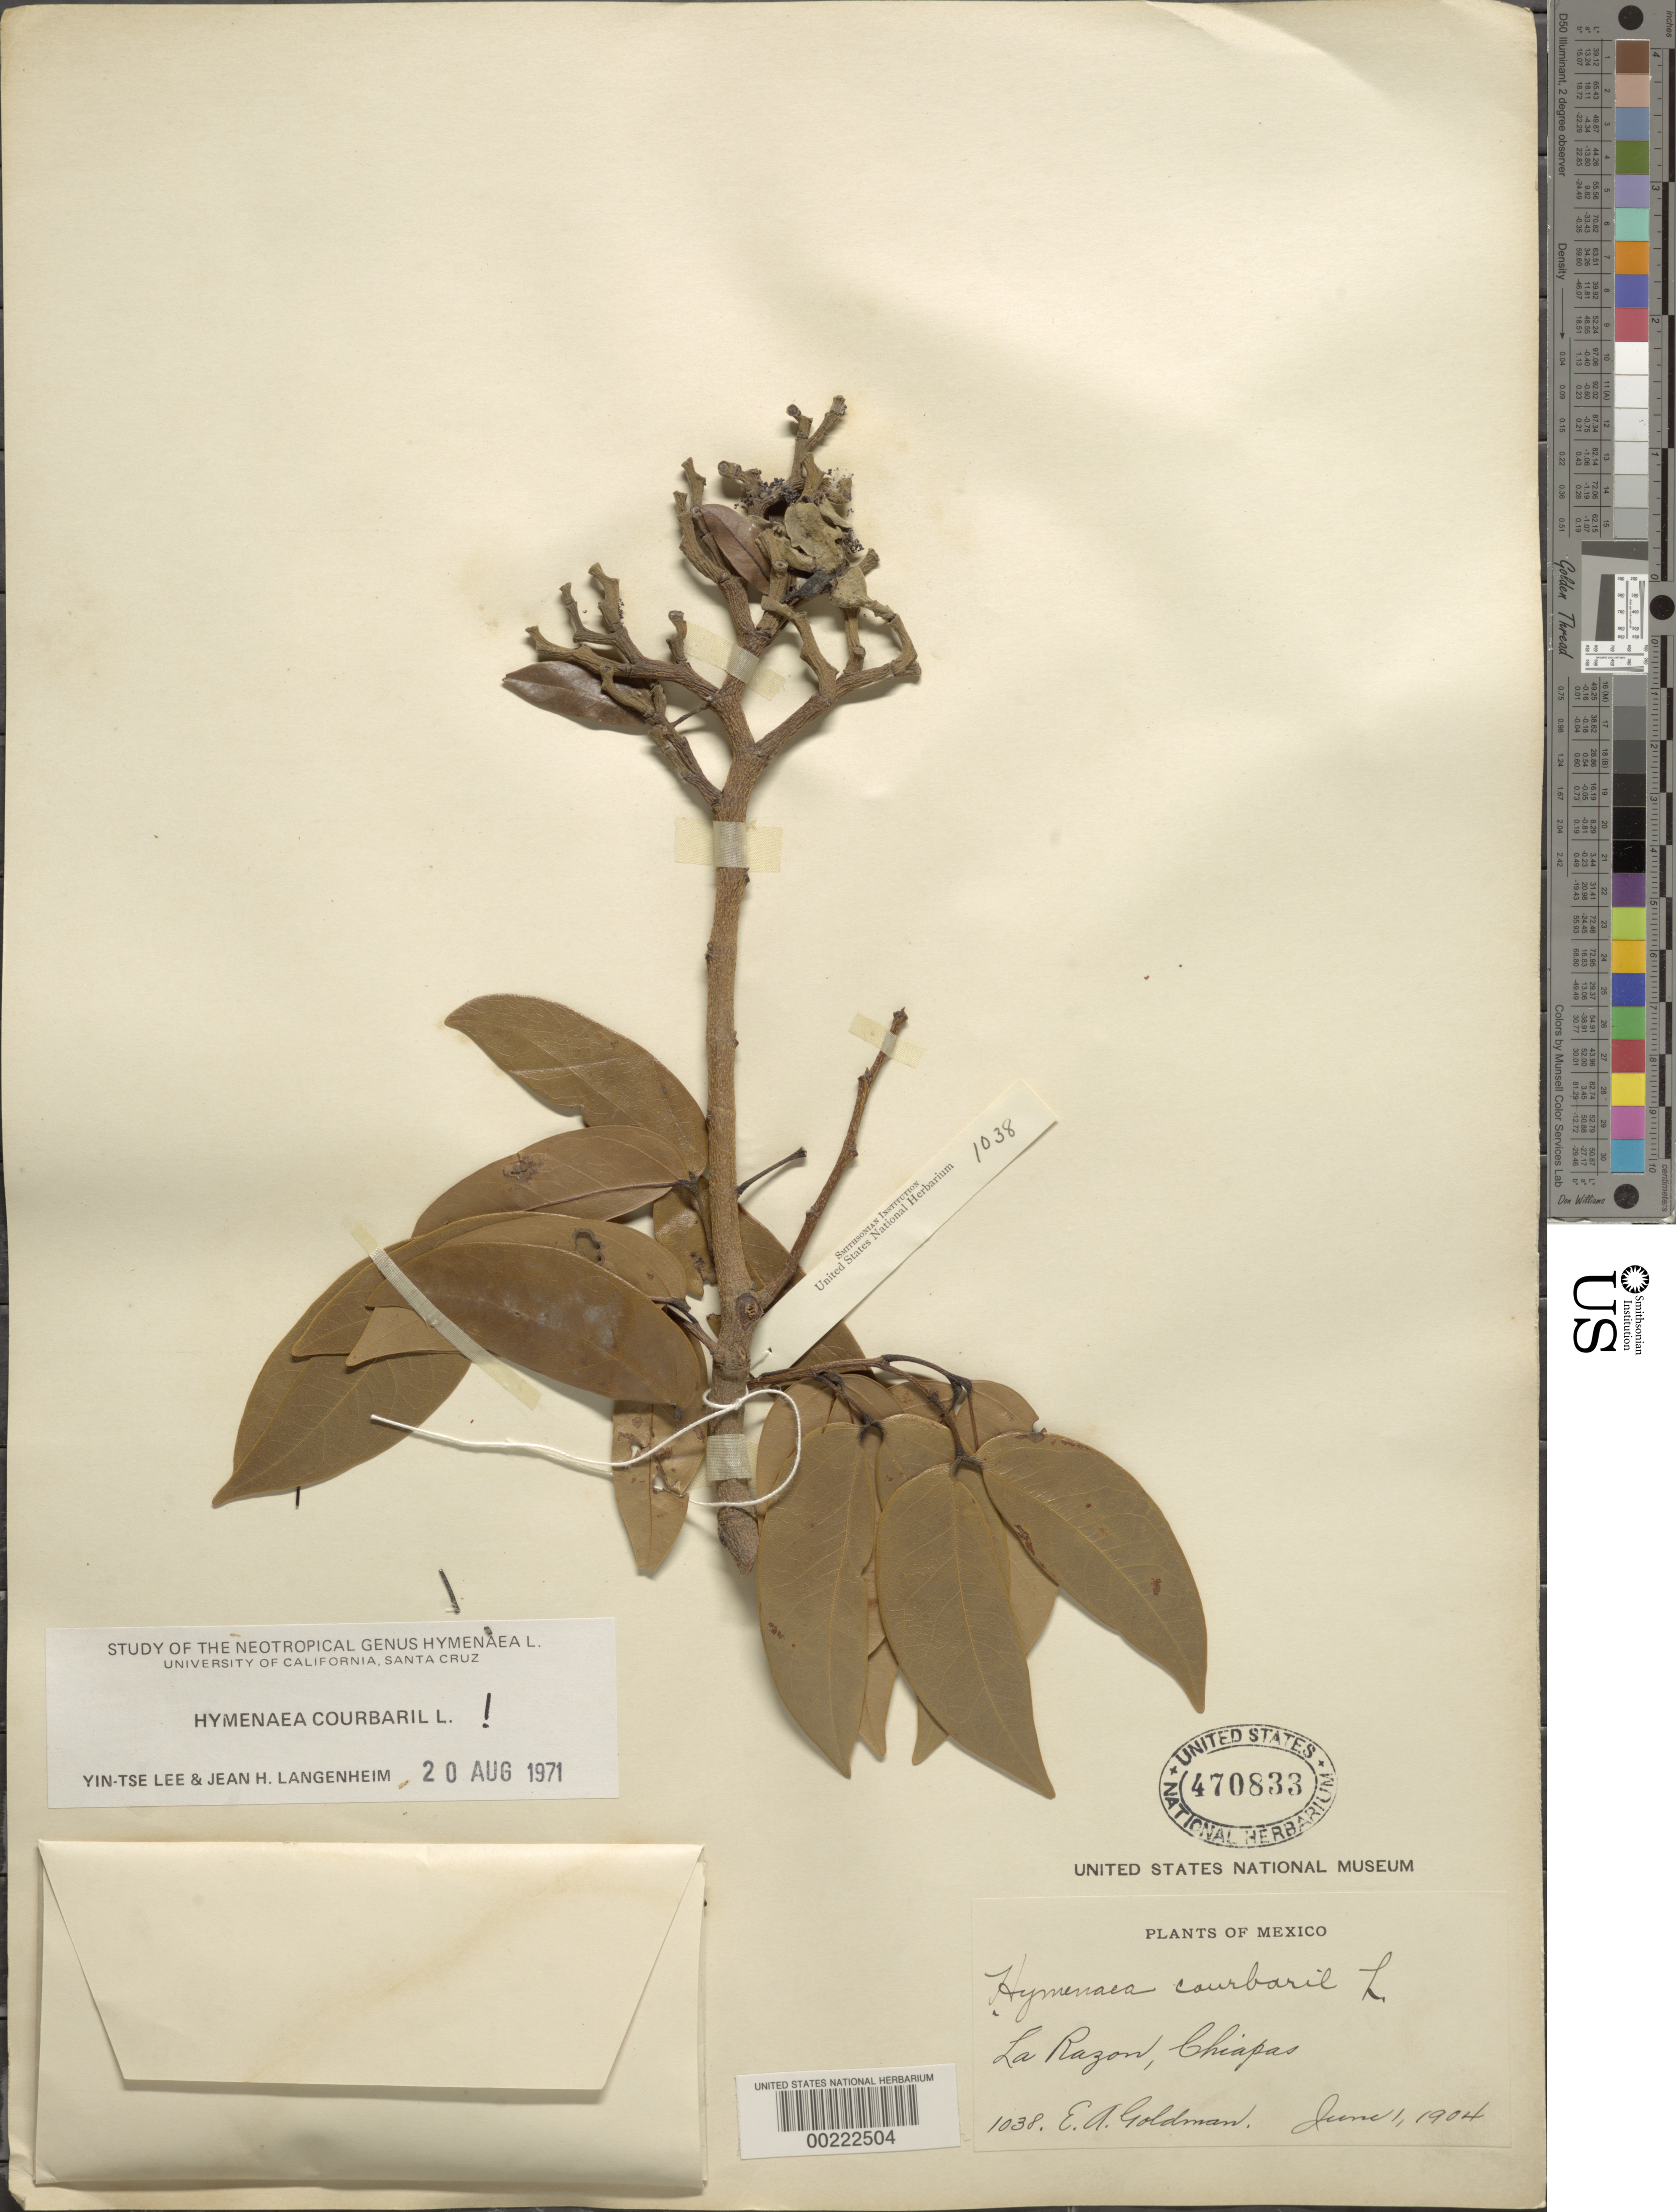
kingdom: Plantae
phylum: Tracheophyta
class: Magnoliopsida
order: Fabales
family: Fabaceae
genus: Hymenaea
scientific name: Hymenaea courbaril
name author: L.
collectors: E. A. Goldman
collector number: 1038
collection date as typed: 01 Jun 1904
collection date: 1904-06-01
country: Mexico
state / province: Chiapas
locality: La Razon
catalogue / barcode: US 470833